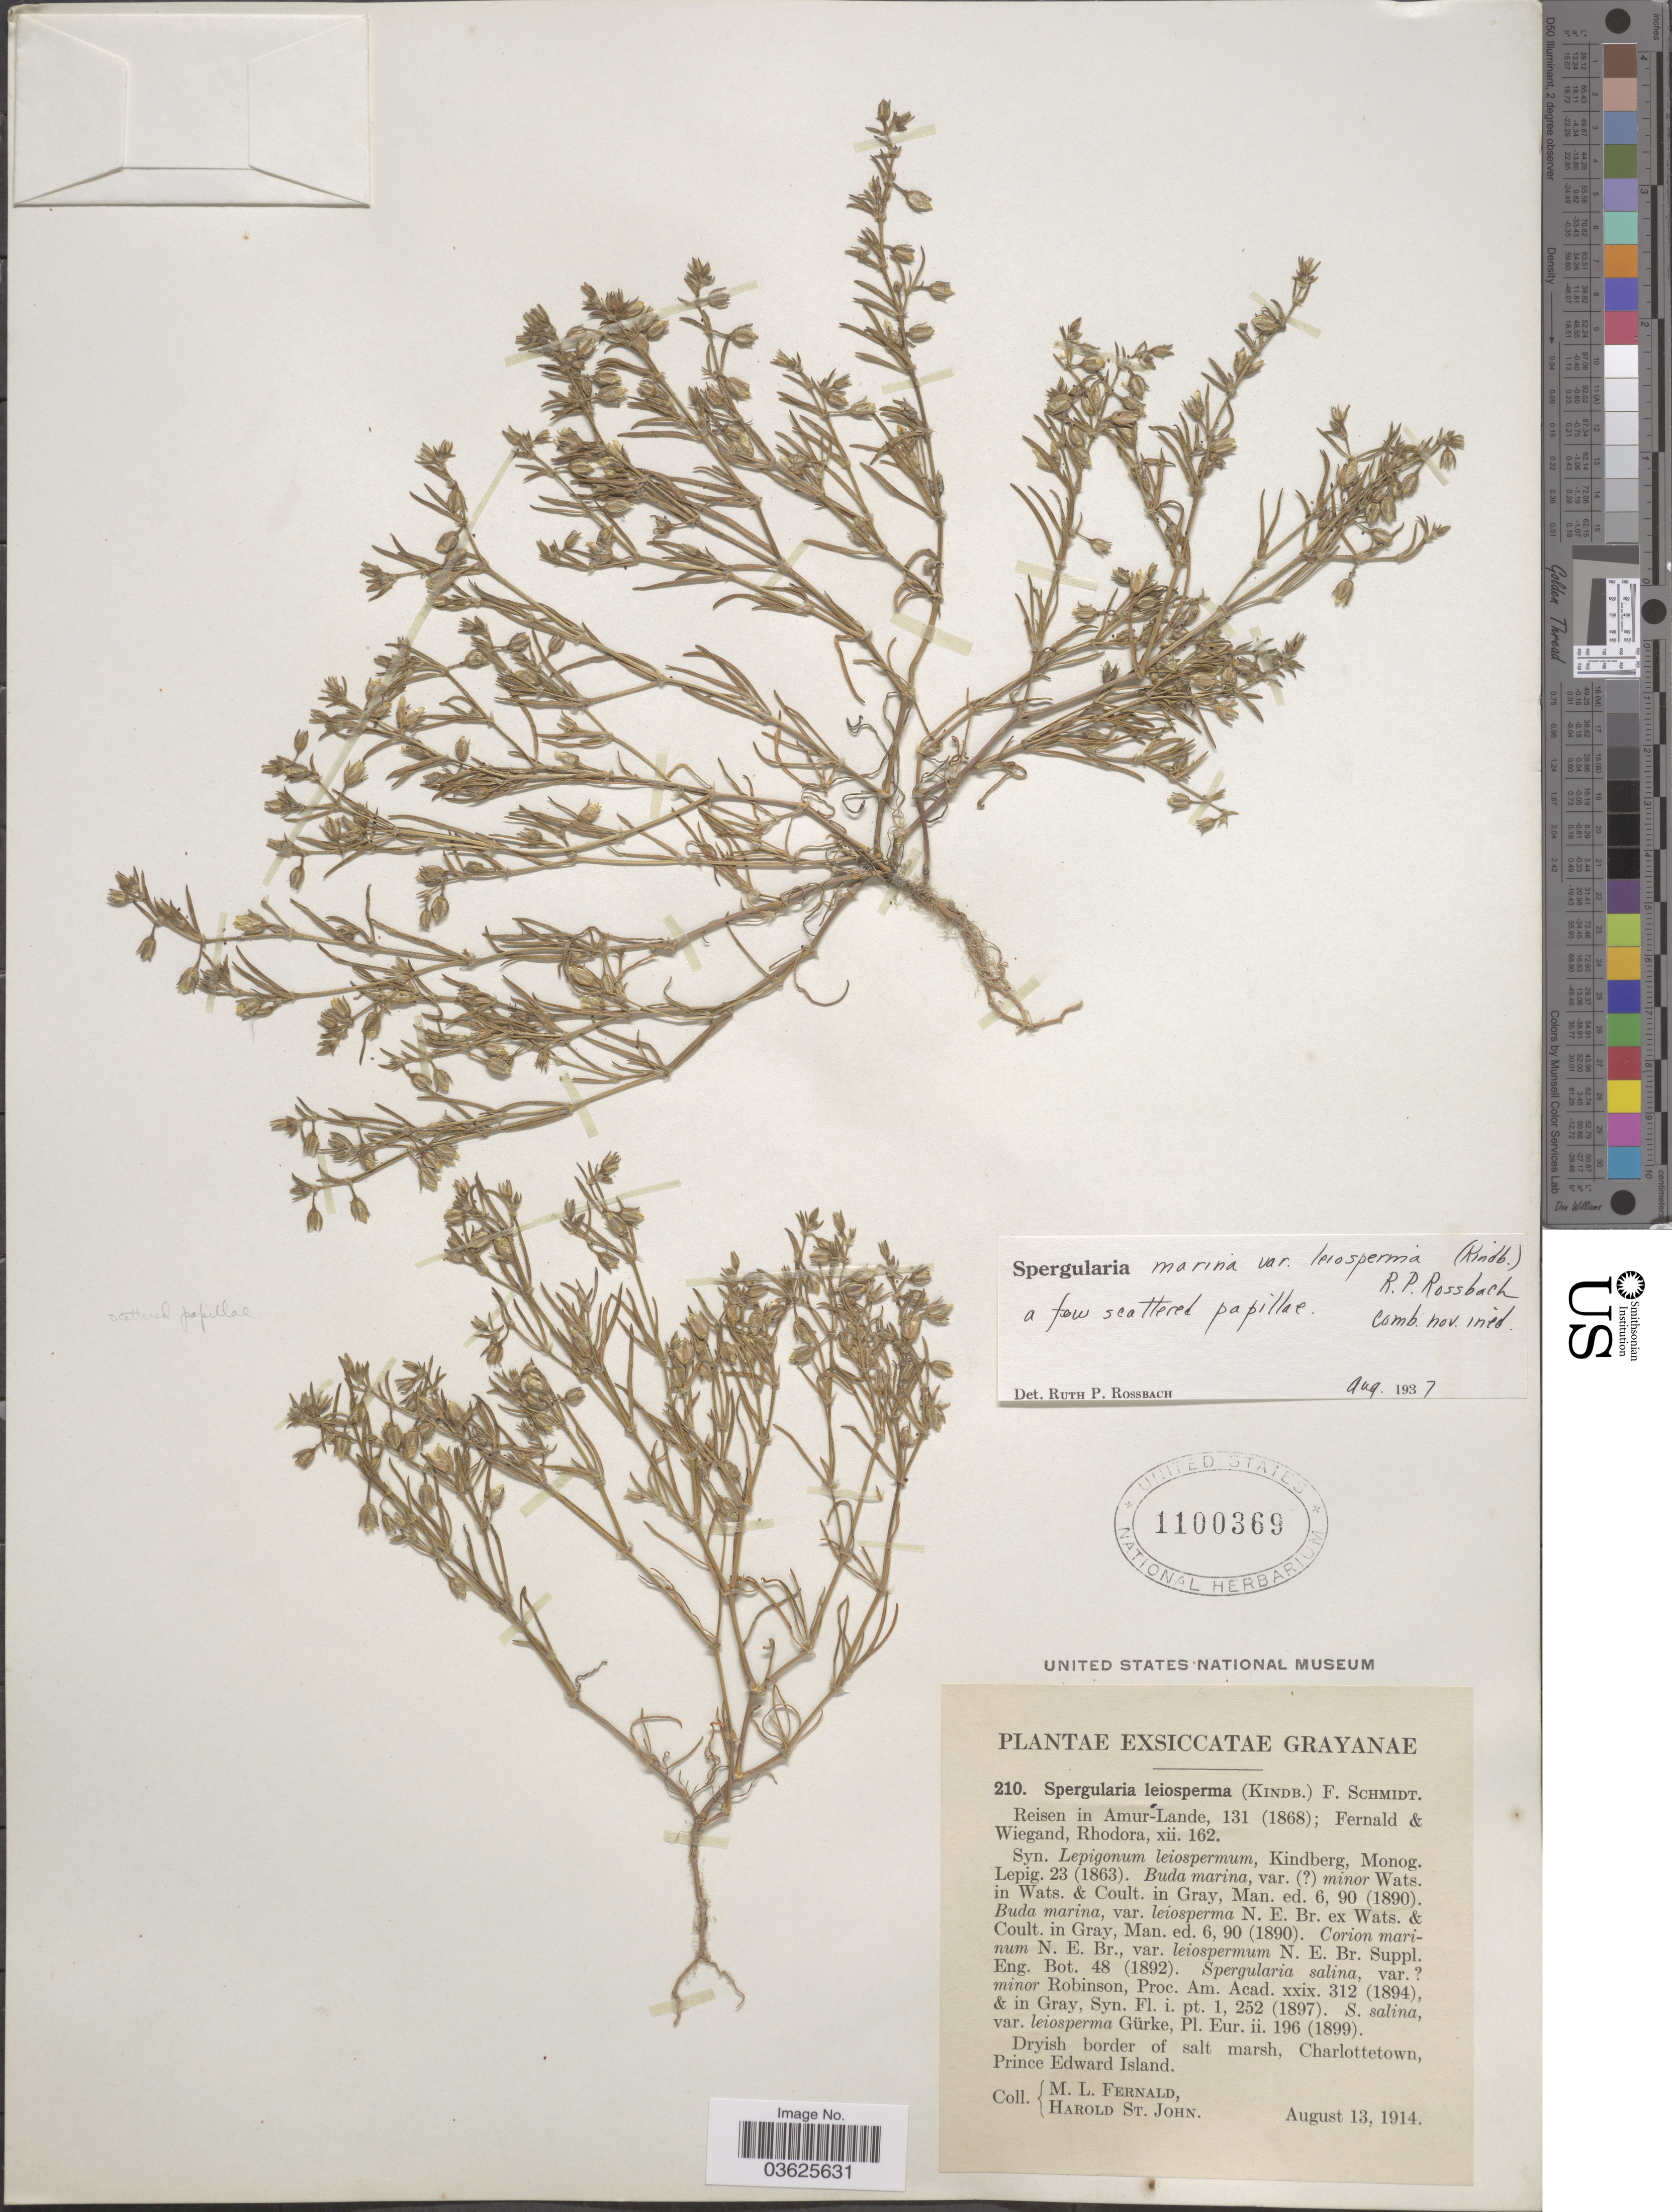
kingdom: Plantae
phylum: Tracheophyta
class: Magnoliopsida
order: Caryophyllales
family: Caryophyllaceae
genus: Spergularia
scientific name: Spergularia marina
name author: (L.) Griseb.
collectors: M. L. Fernald & H. St. John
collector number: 210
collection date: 1914-08-13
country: Canada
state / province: Prince Edward Island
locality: Charlottetown.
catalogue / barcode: US 1100369